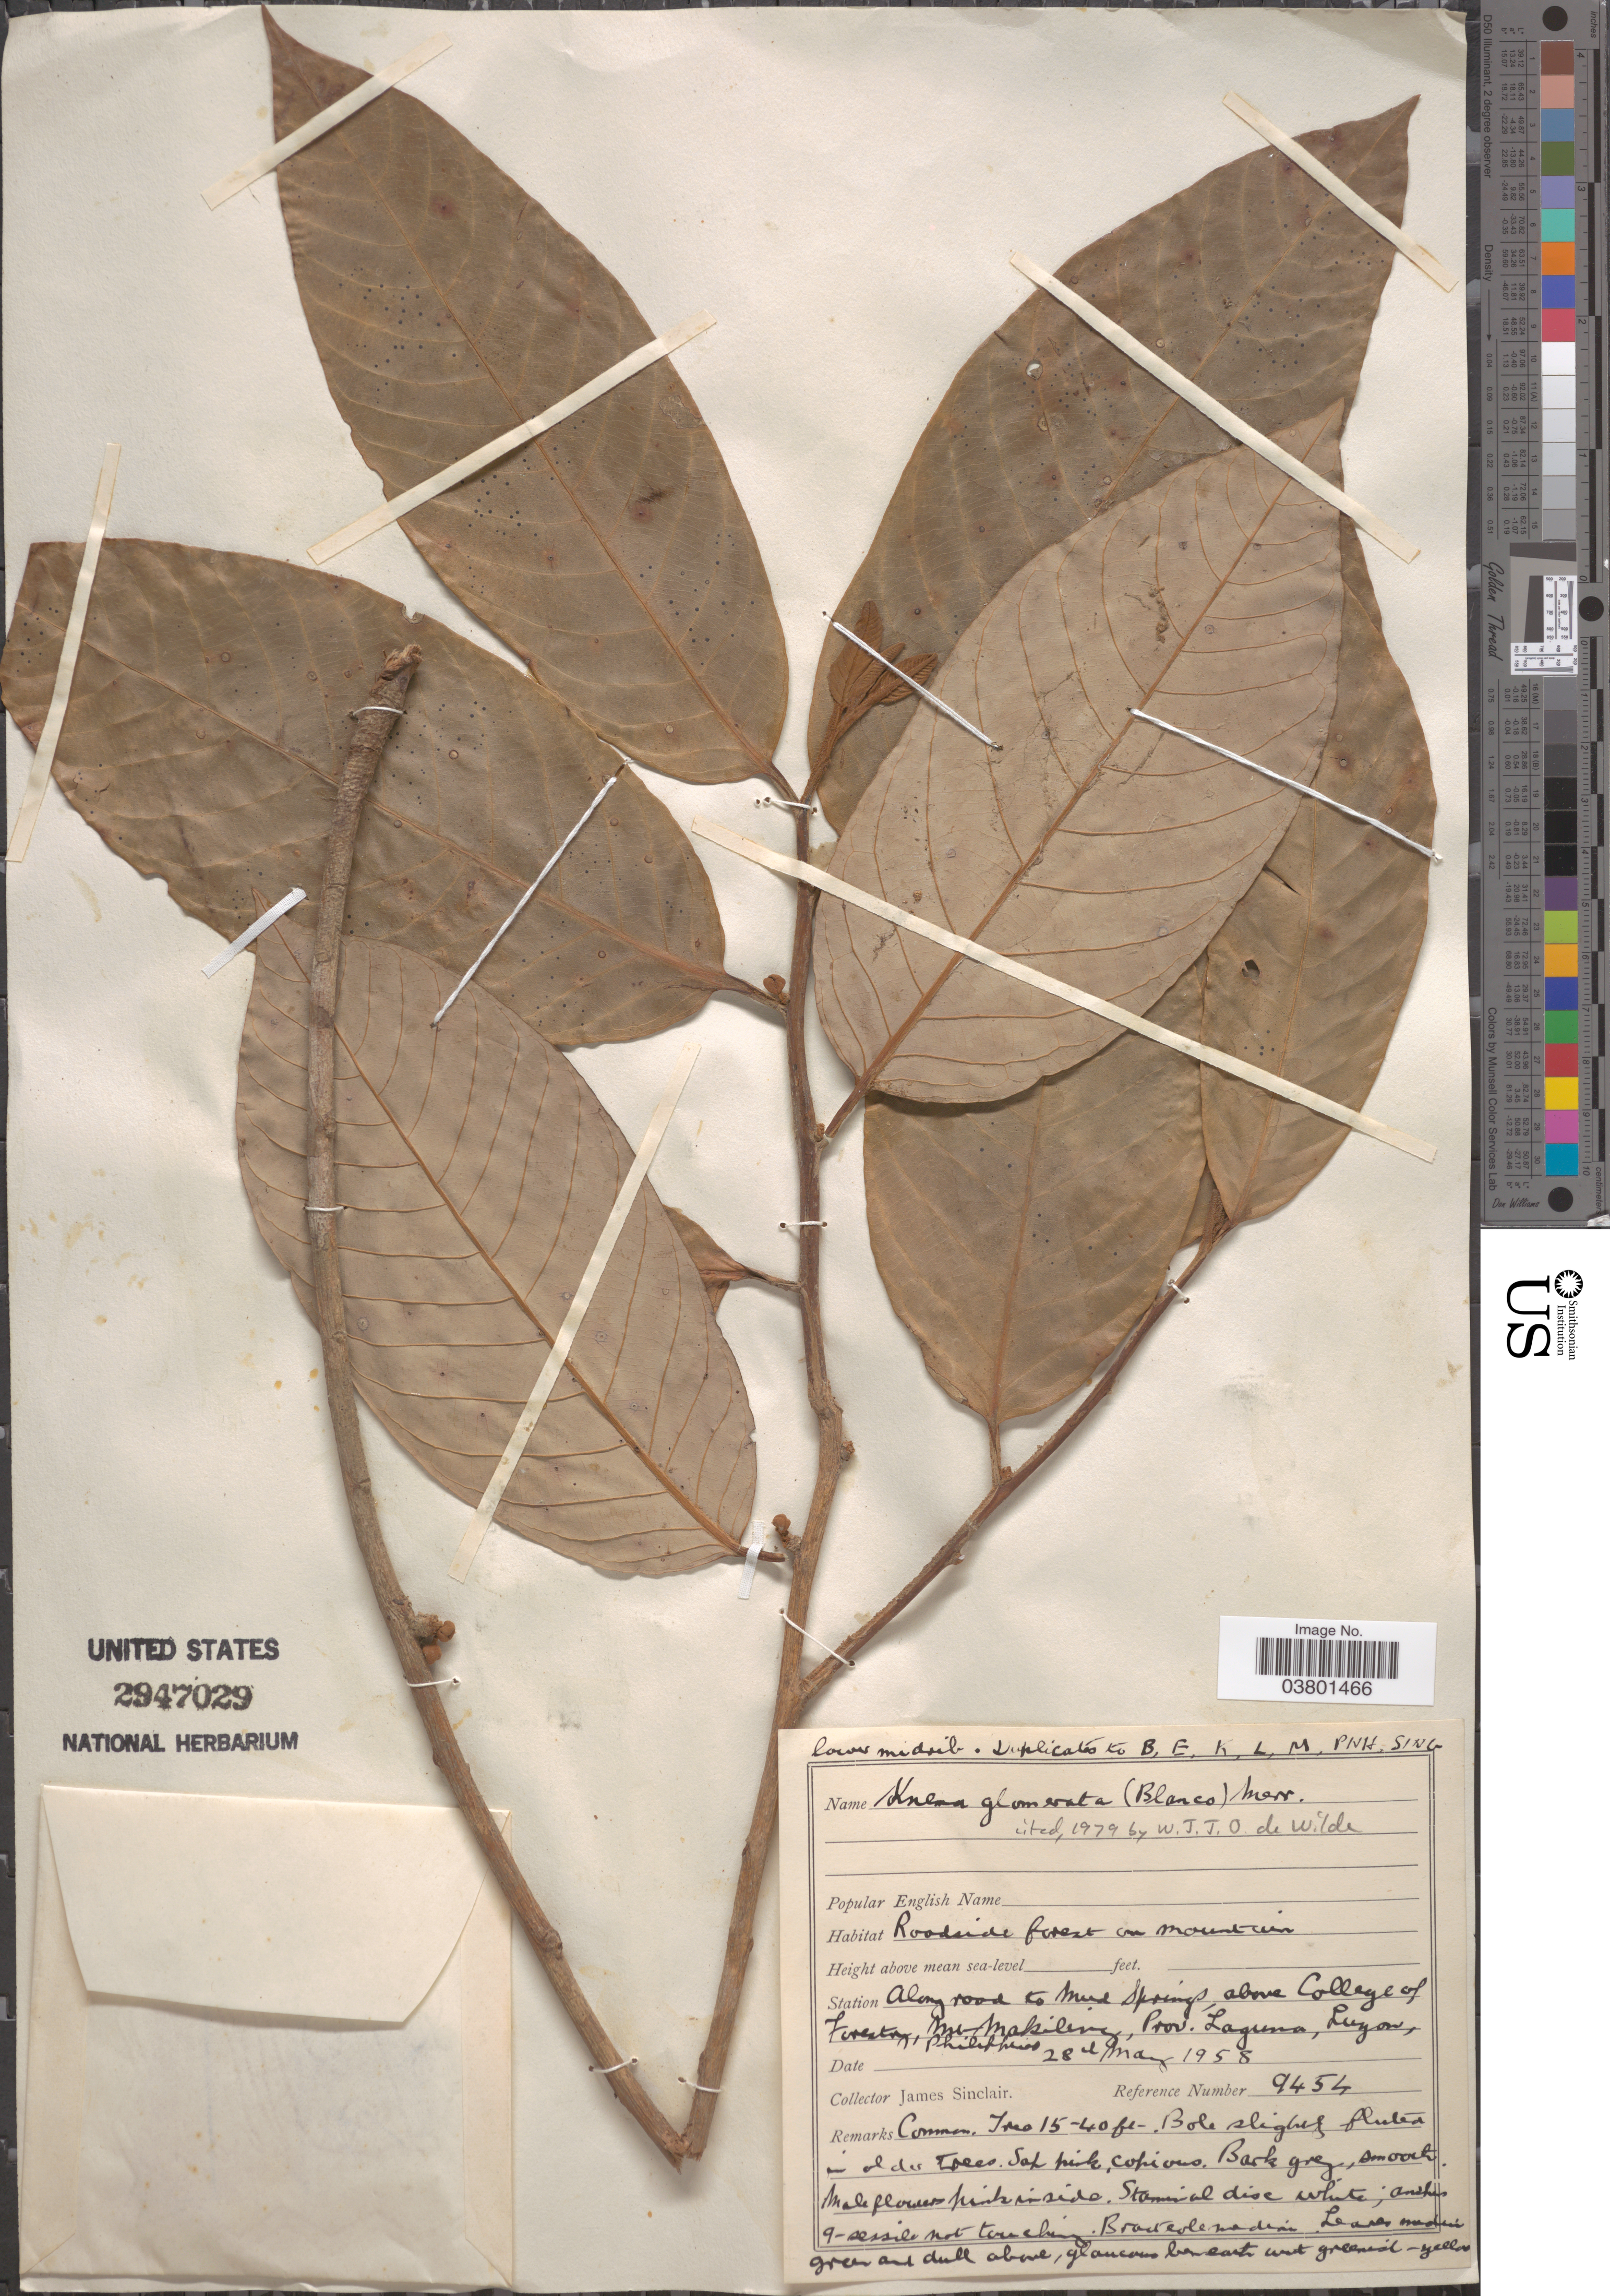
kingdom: Plantae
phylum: Tracheophyta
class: Magnoliopsida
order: Magnoliales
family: Myristicaceae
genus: Knema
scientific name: Knema glomerata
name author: (Blanco) Merr.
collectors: J. Sinclair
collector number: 9454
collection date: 1958-05-28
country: Philippines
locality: Station Along road to Mud Springs, above College of Forestry, Mt Makiling, Prov. Laguna, Luzon.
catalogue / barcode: US 2947029